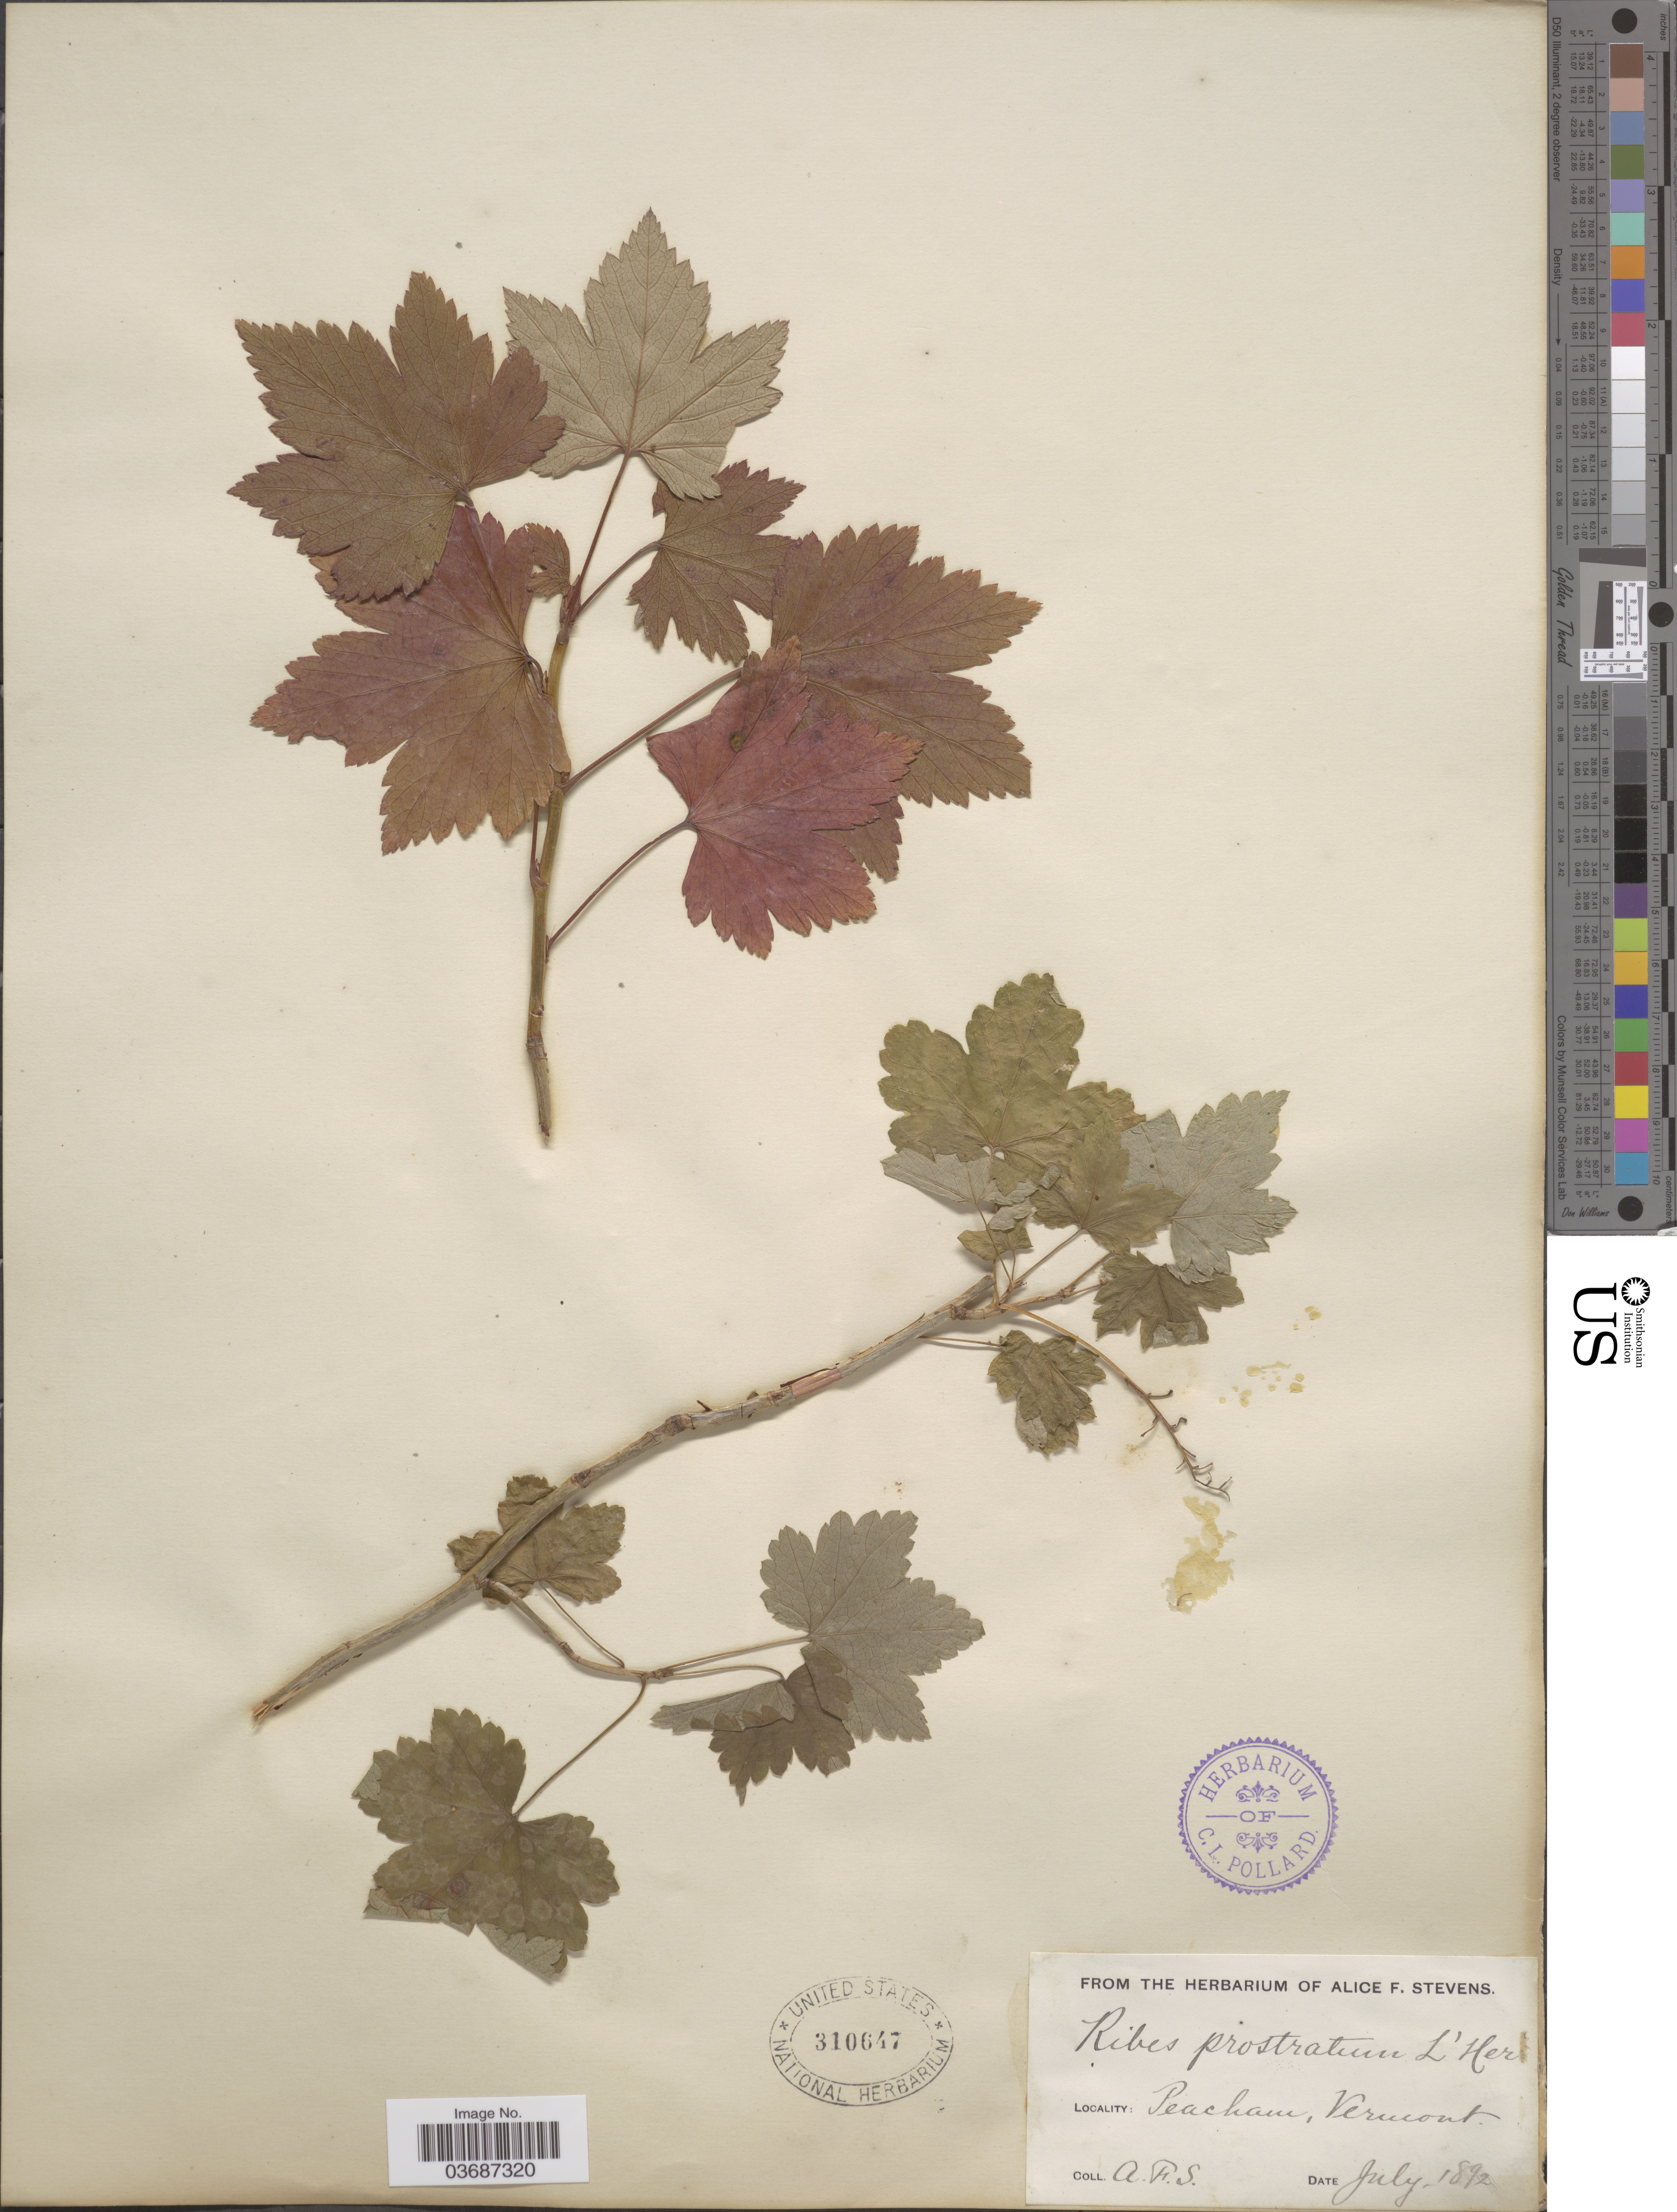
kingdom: Plantae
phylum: Tracheophyta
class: Magnoliopsida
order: Saxifragales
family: Grossulariaceae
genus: Ribes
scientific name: Ribes glandulosum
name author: Ruiz & Pav.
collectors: A. Stevens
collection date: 1892-07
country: United States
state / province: Vermont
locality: Peacham.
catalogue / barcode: US 310647